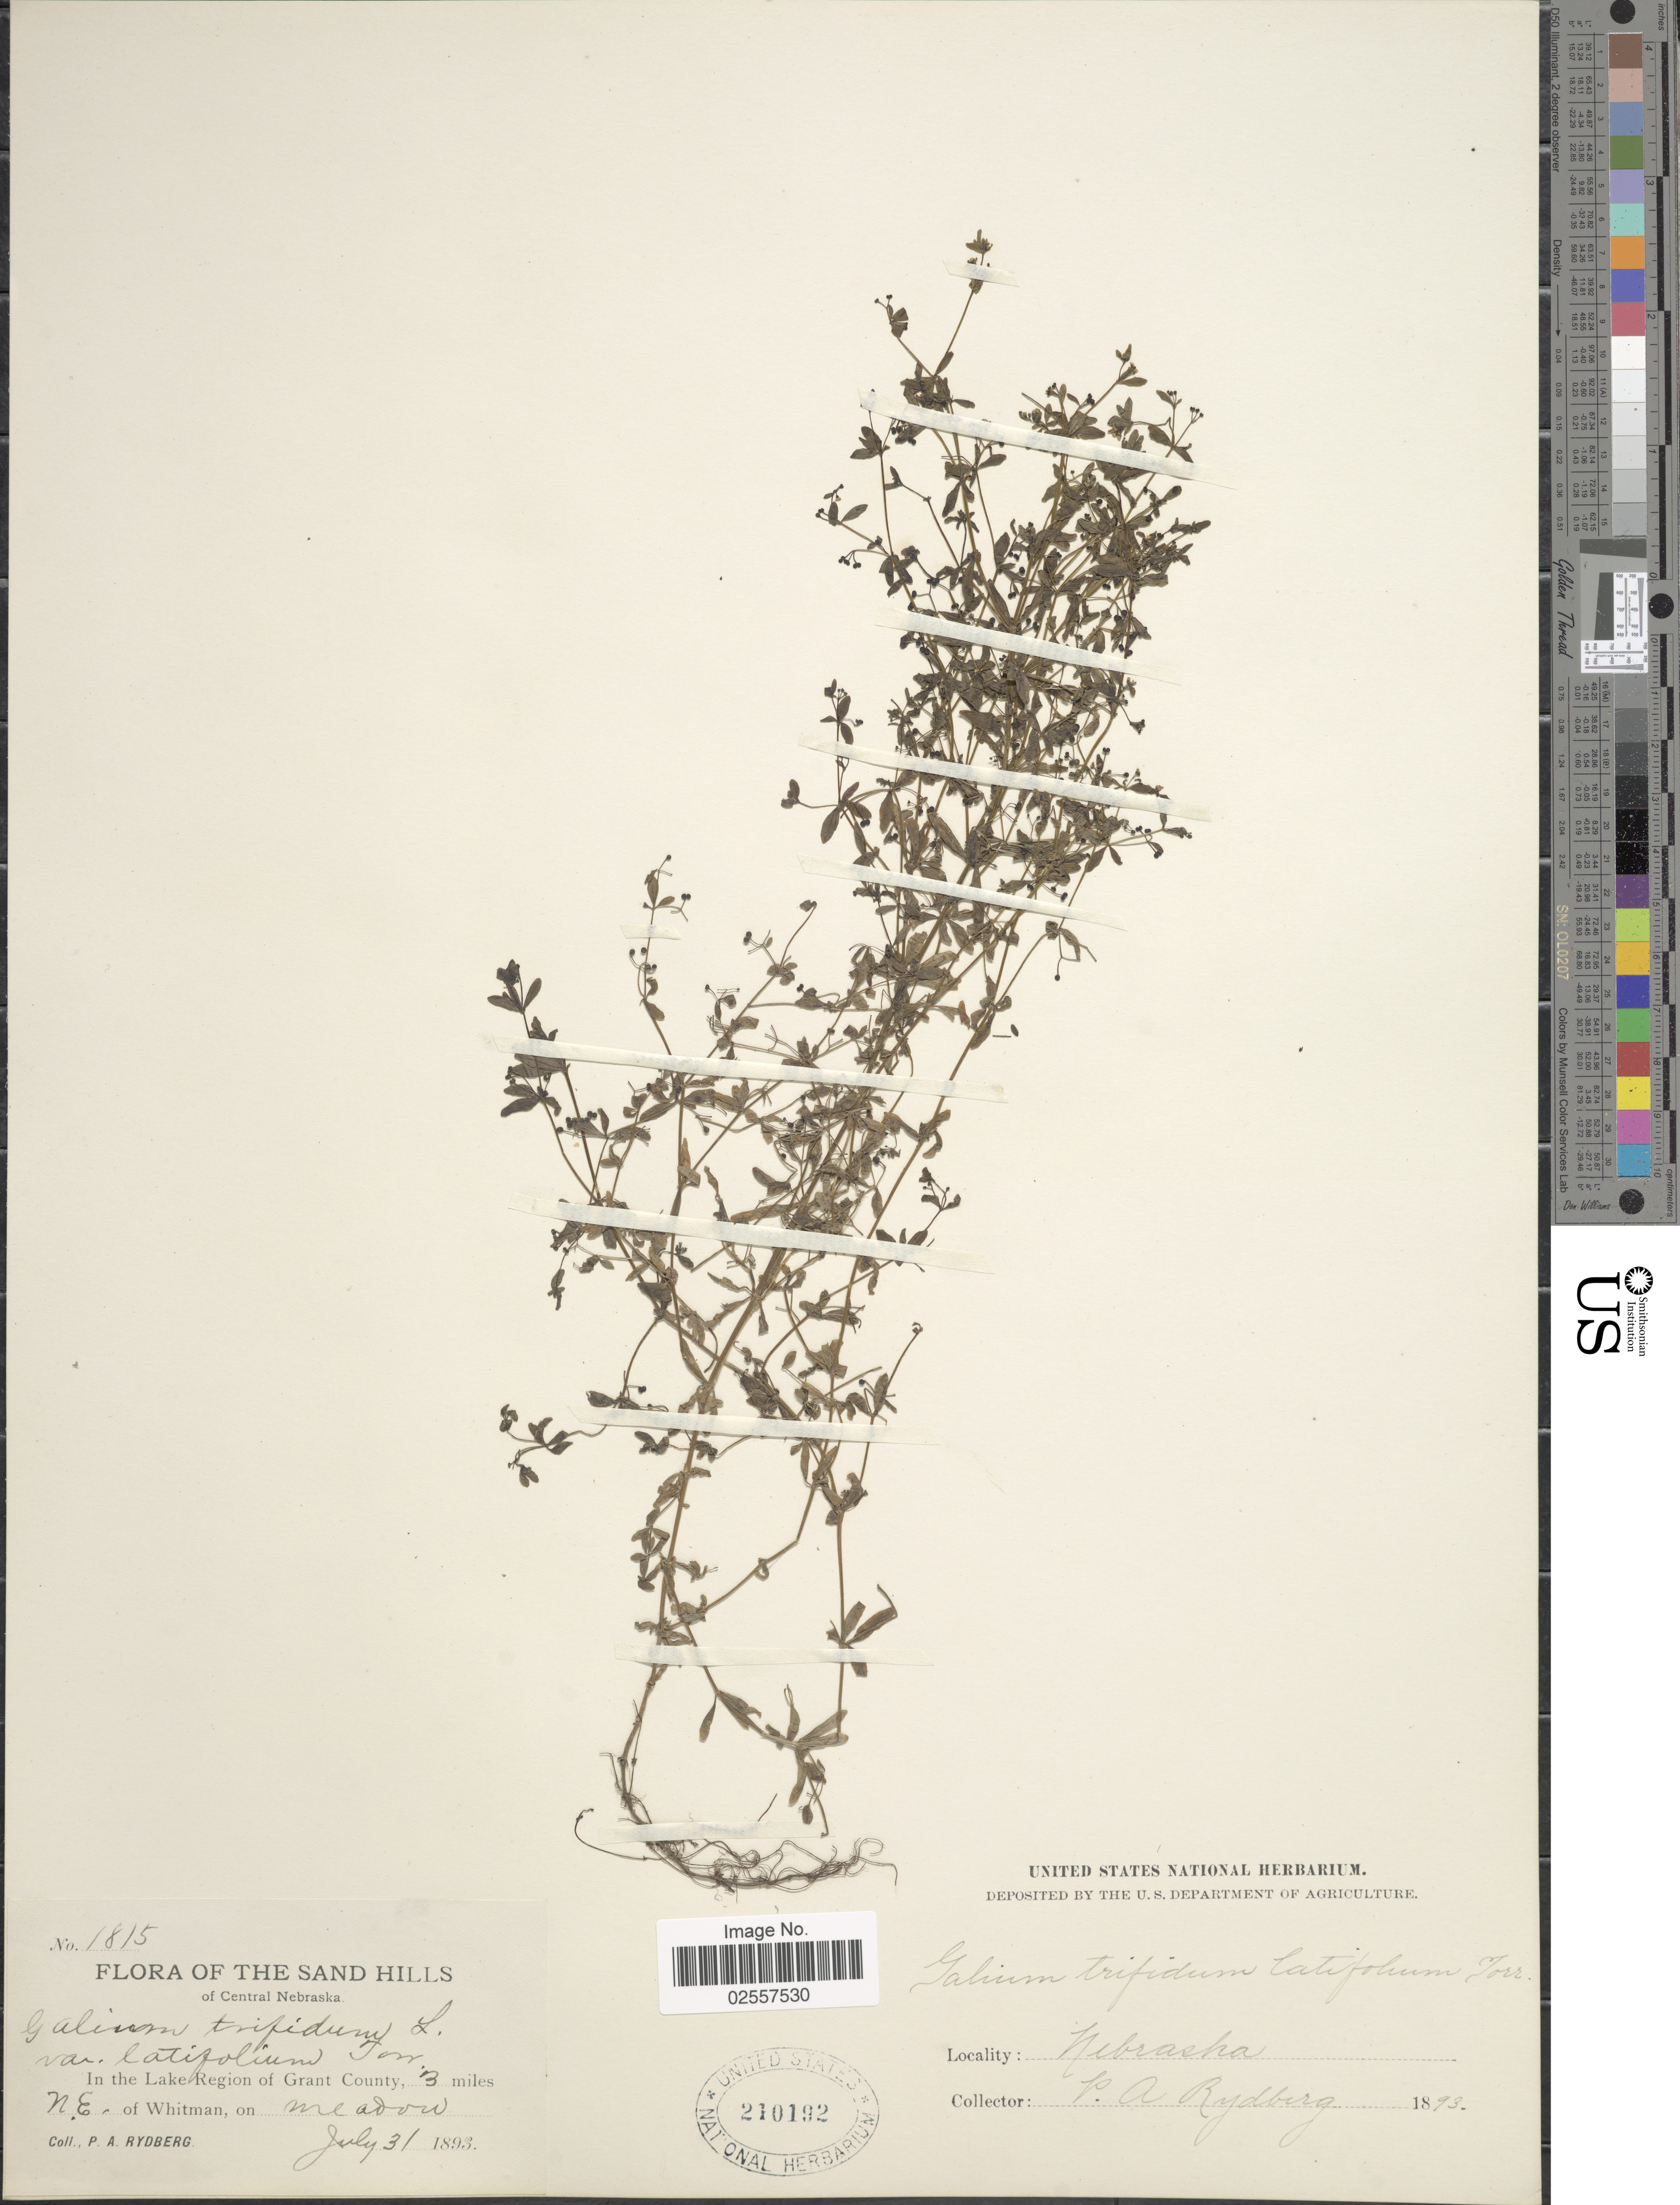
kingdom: Plantae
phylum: Tracheophyta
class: Magnoliopsida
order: Gentianales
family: Rubiaceae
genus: Galium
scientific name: Galium claytoni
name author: Michx.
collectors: P. A. Rydberg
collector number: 1815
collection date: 1893-07-31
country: United States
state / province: Nebraska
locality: The Sand Hills of Central Nebraska, In the Lake Region of Grant County, 3 miles N.E. of Whitman, on meadow.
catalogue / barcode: US 210192